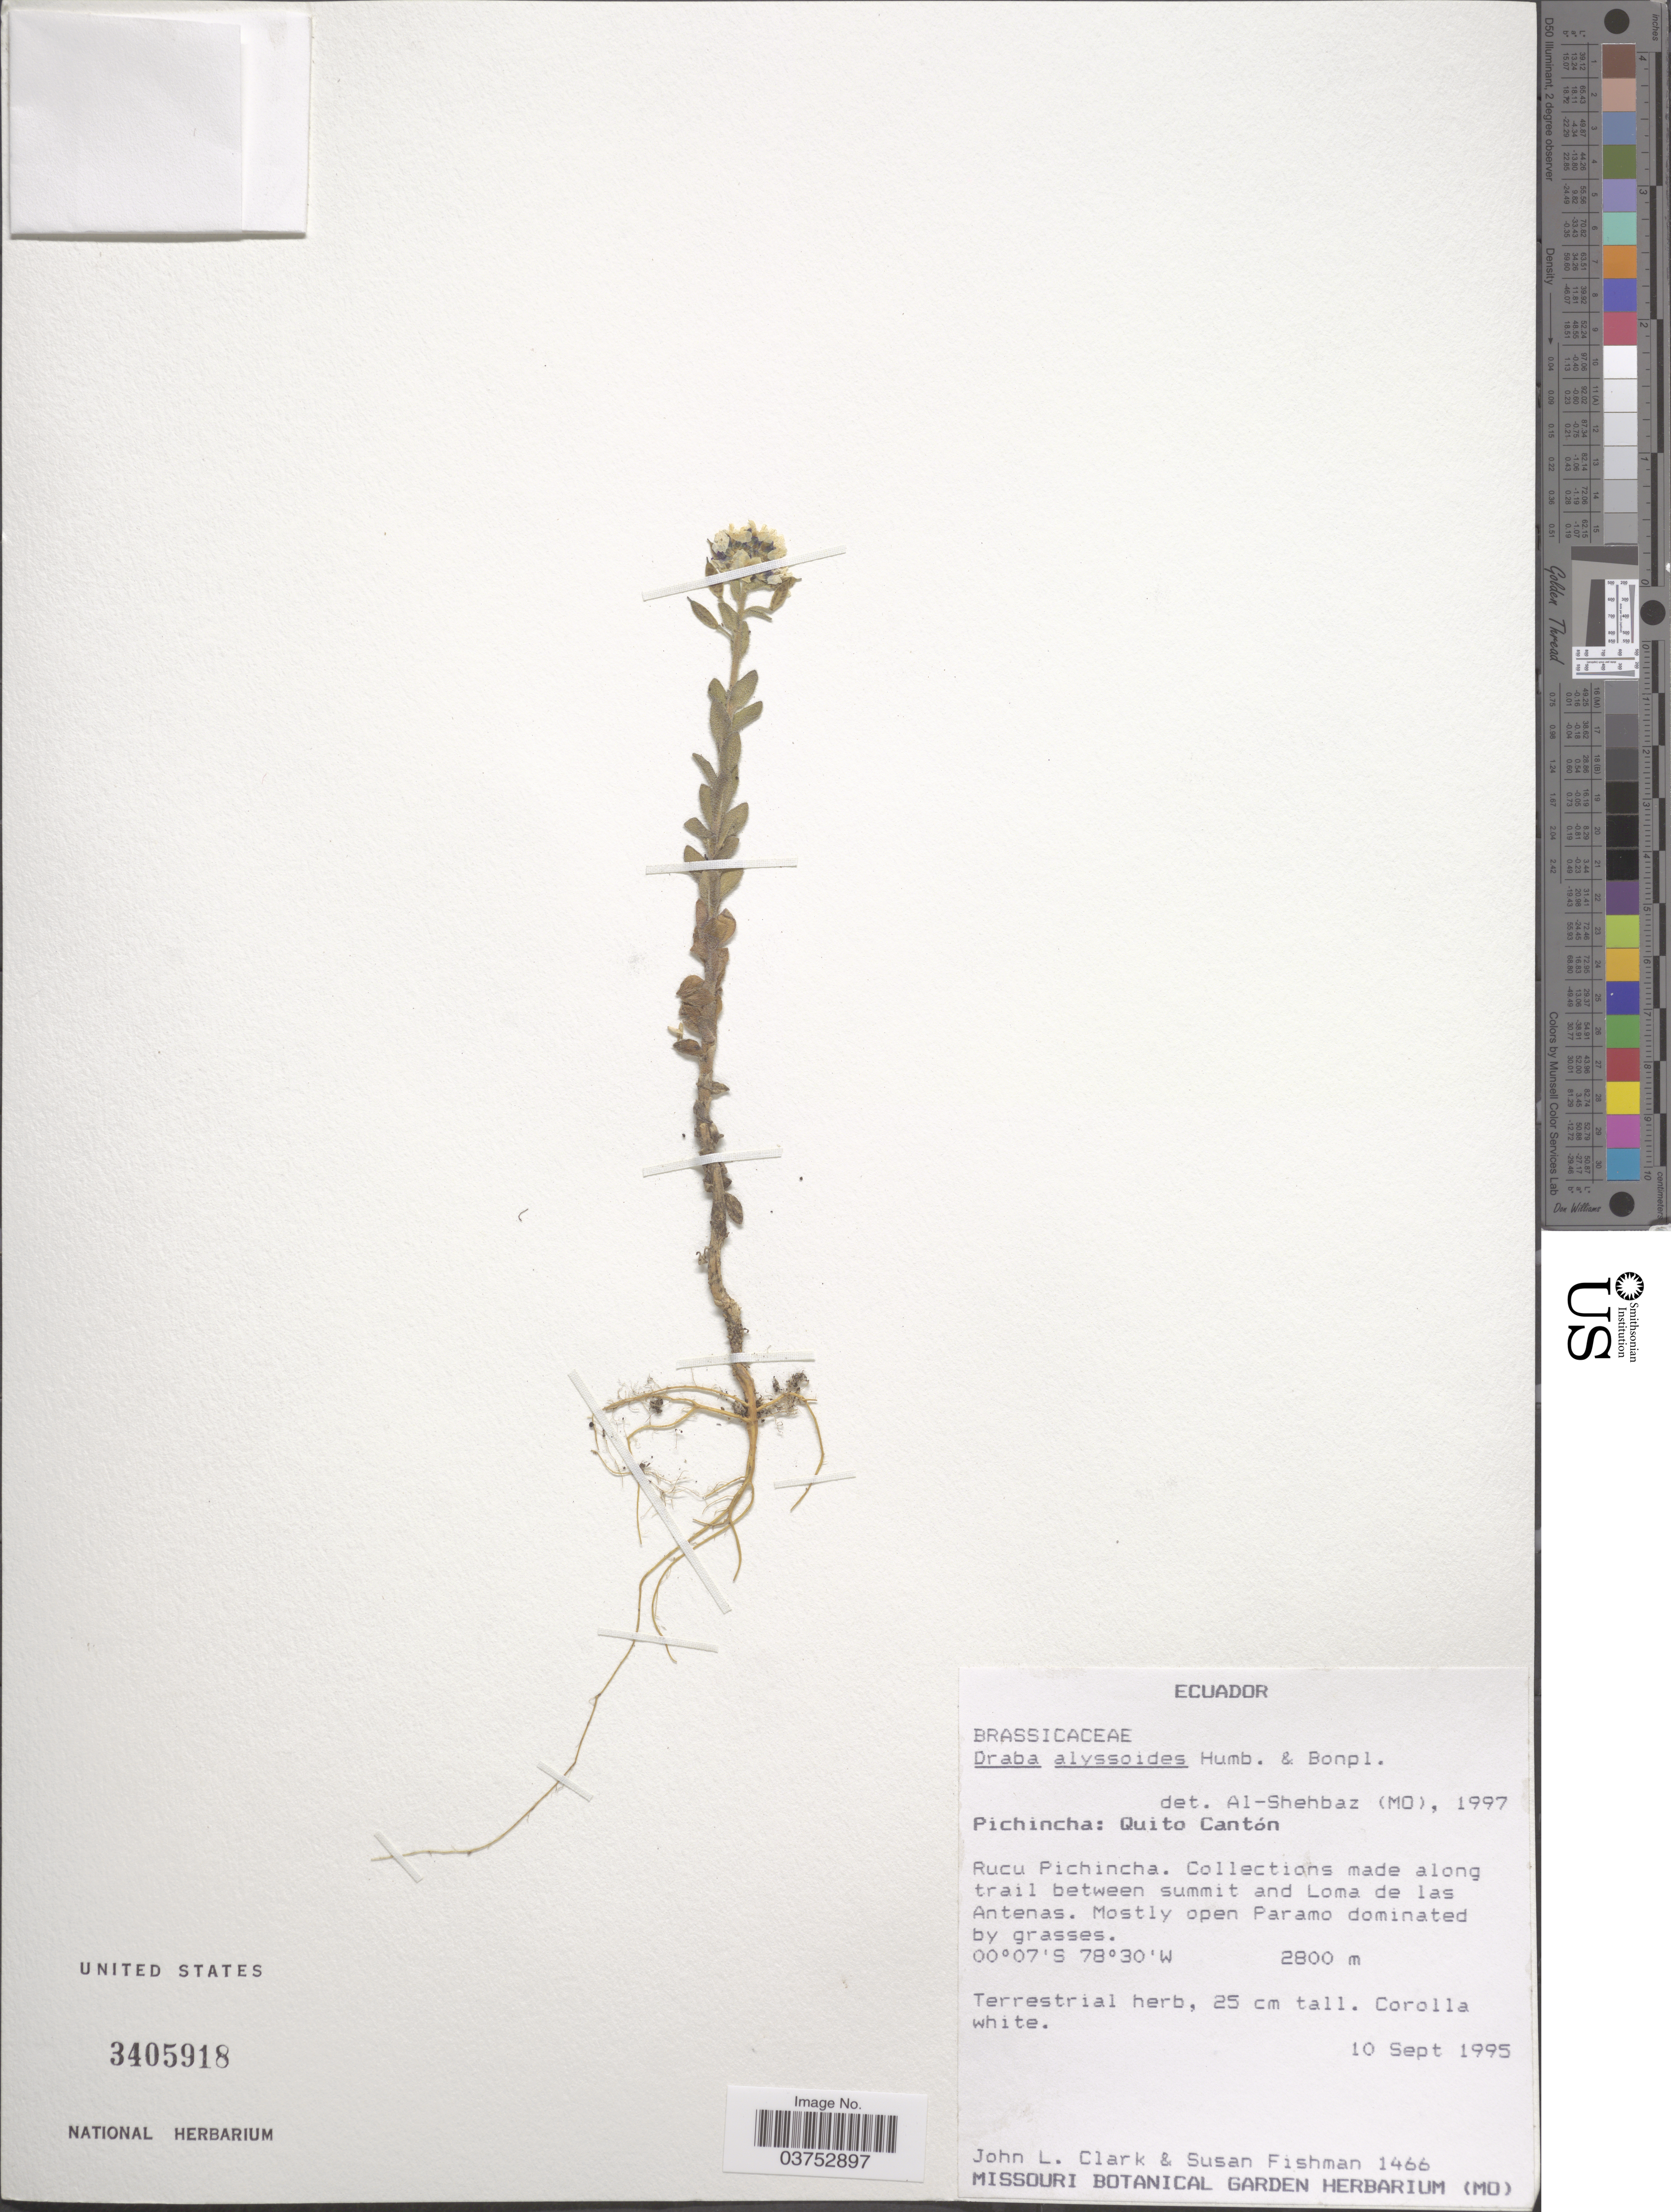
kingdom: Plantae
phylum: Tracheophyta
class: Magnoliopsida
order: Brassicales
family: Brassicaceae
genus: Draba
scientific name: Draba alyssoides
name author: Humb. & Bonpl. ex DC.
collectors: J. L. Clark & S. Fishman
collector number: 1466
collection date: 1995-09-10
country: Ecuador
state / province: Pichincha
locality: Quito Cantón. Rucu Pichincha. Along trail between summit and Loma de las Antenas.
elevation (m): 2800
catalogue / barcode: US 3405918